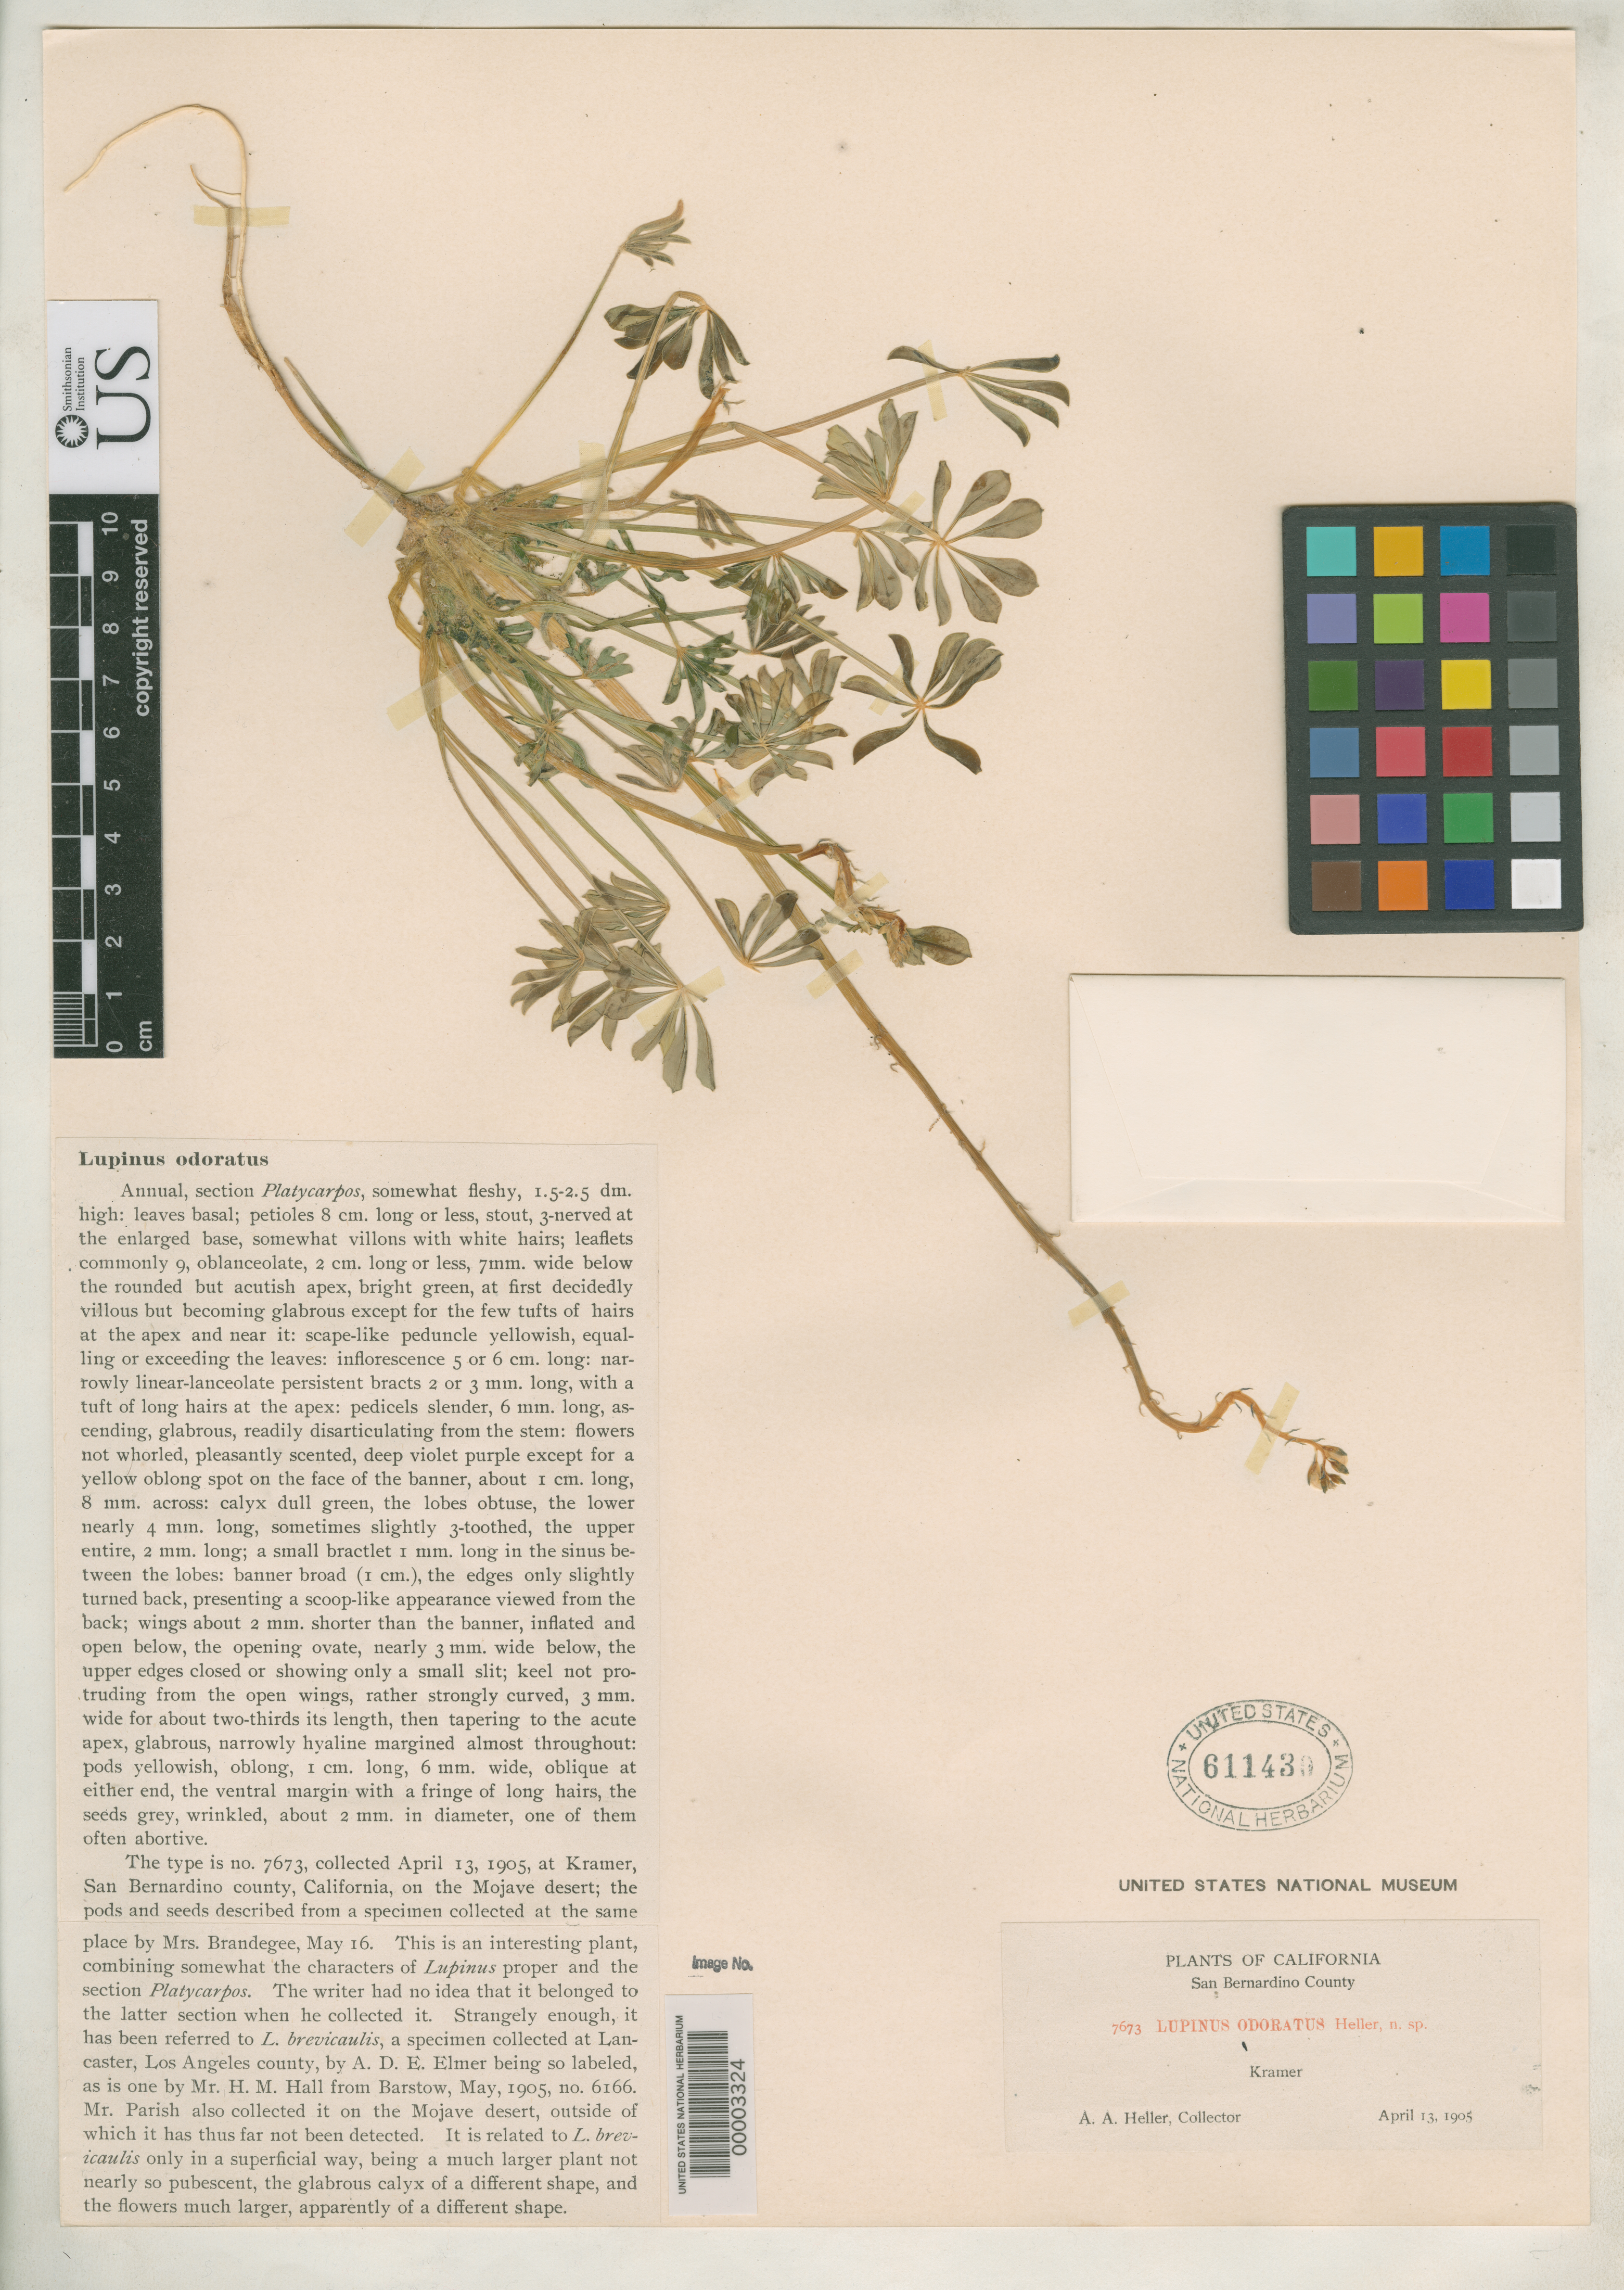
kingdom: Plantae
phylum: Tracheophyta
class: Magnoliopsida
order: Fabales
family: Fabaceae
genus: Lupinus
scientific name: Lupinus odoratus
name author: A. Heller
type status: Isotype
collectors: A. A. Heller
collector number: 7673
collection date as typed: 13 Apr 1905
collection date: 1905-04-13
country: United States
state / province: California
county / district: San Bernardino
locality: Mojave Desert, Kramer.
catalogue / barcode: US 611430